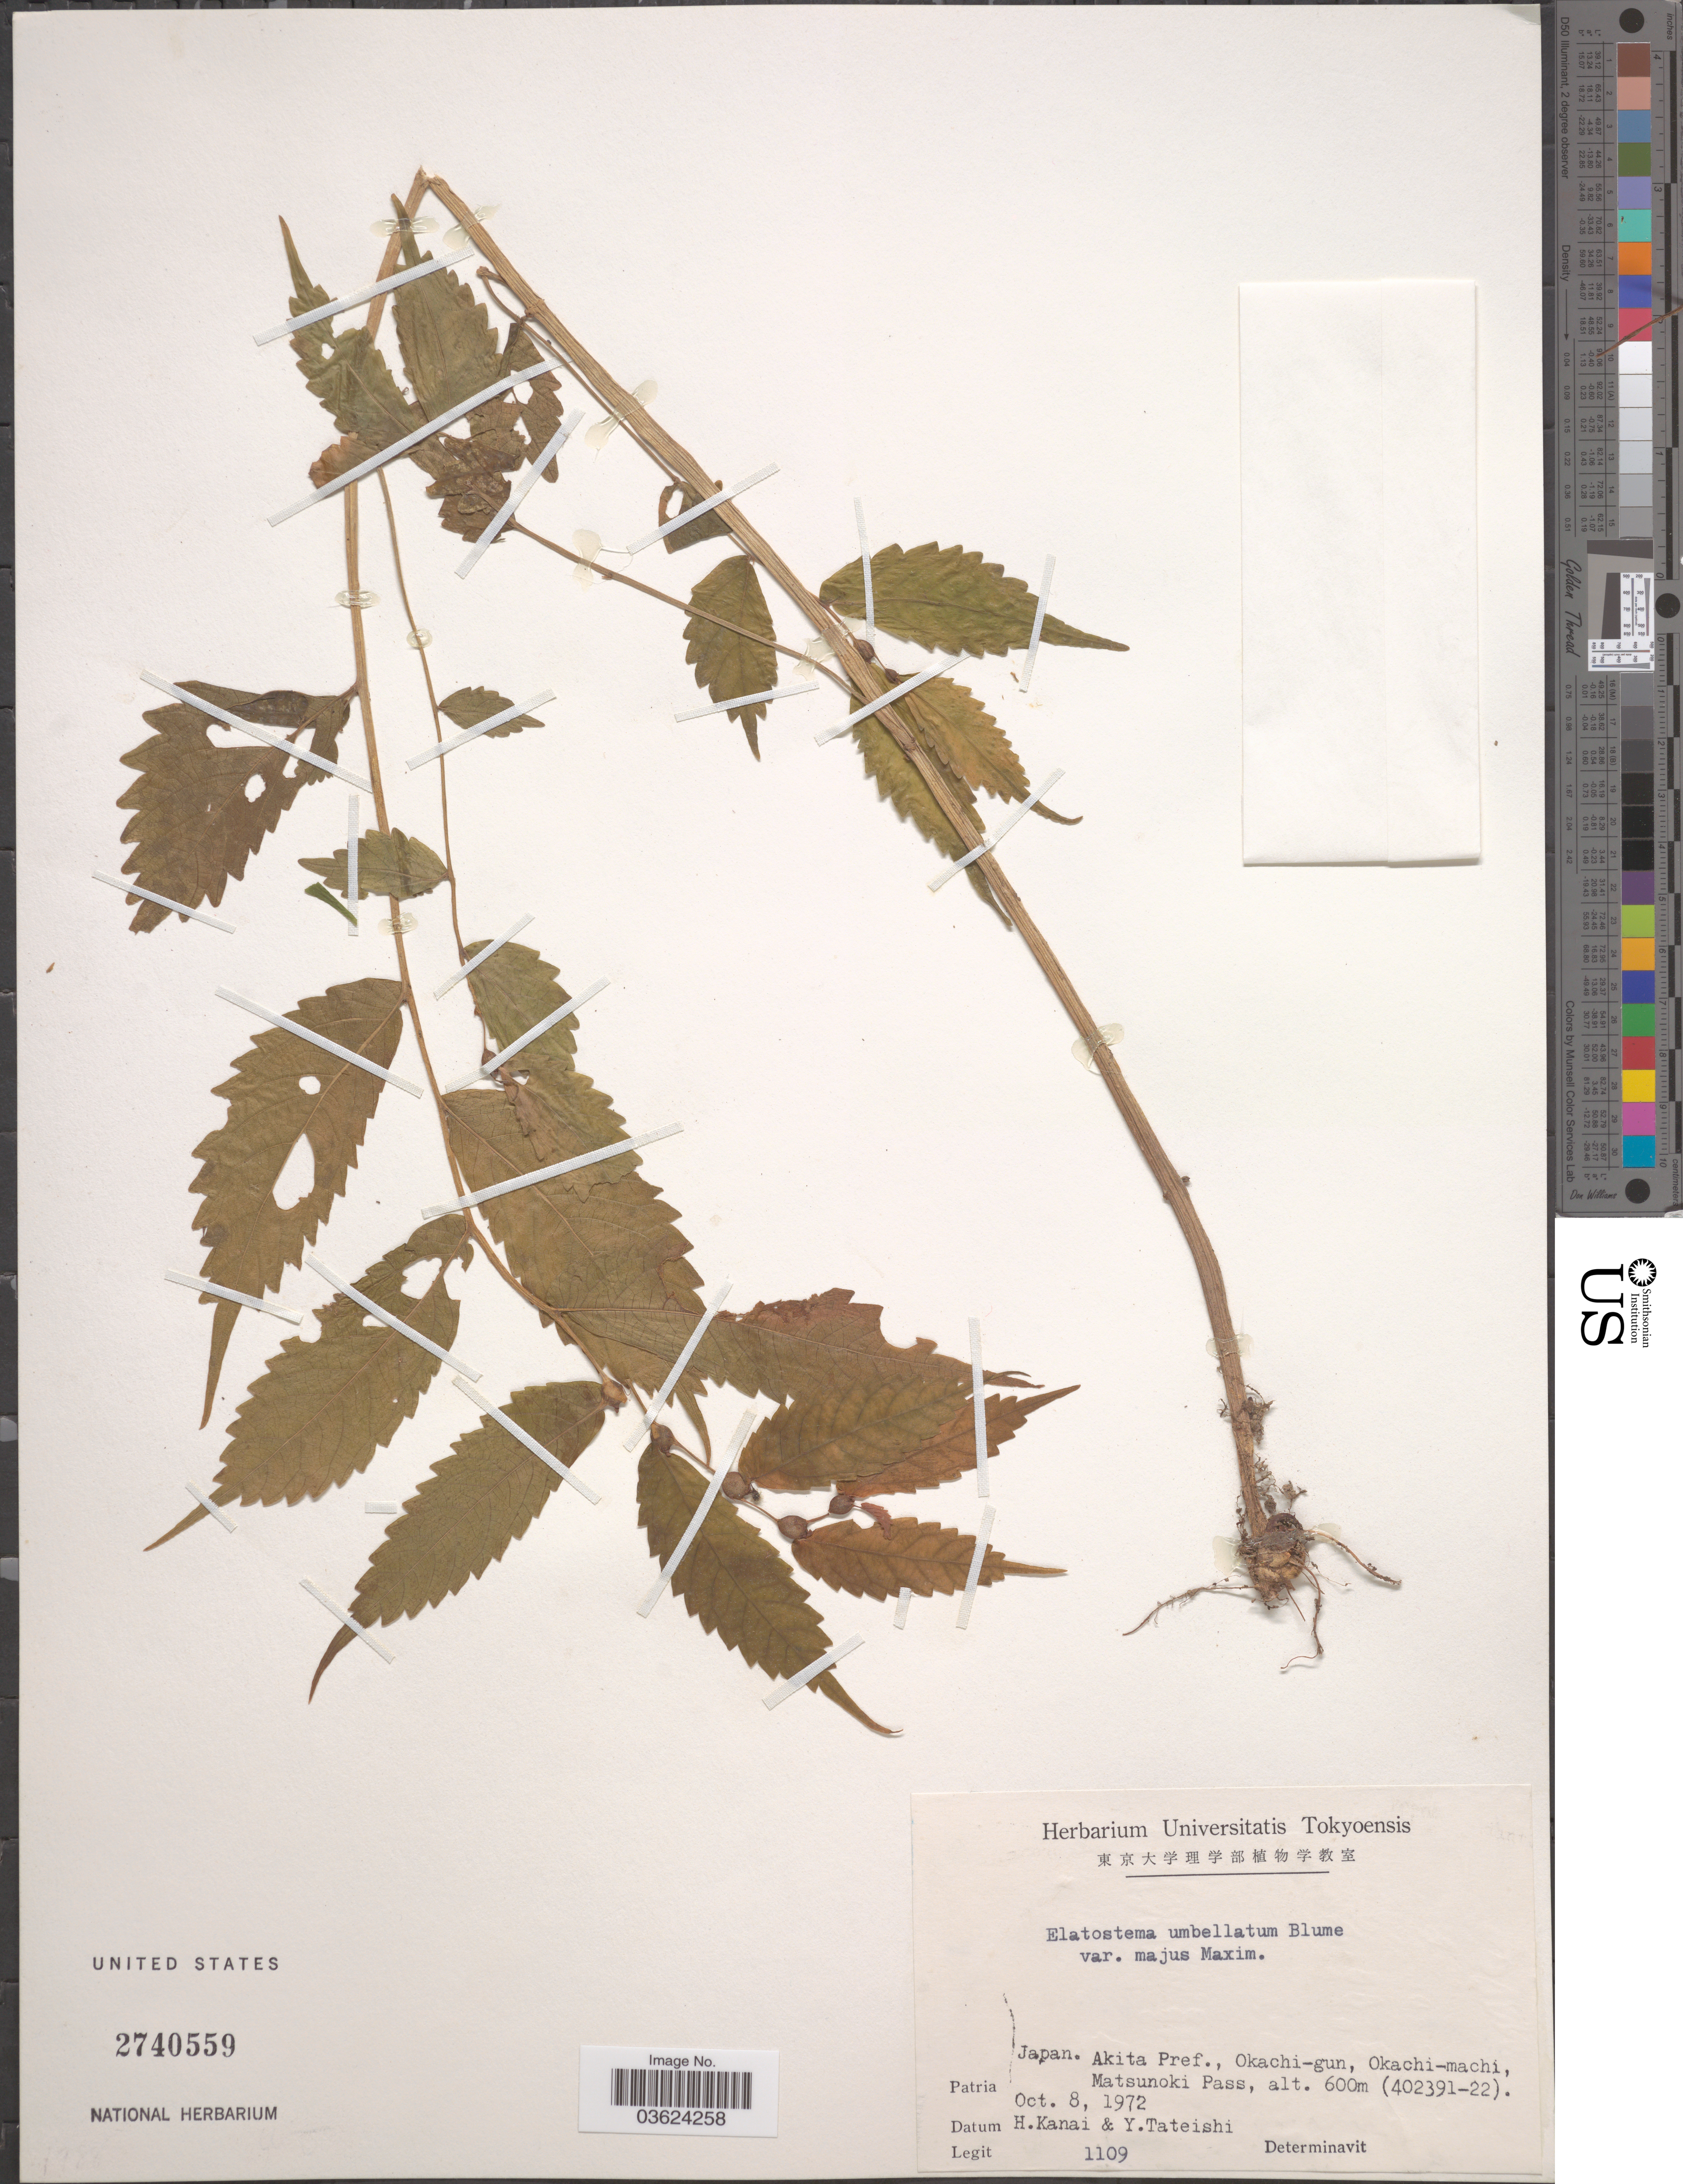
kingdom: Plantae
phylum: Tracheophyta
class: Magnoliopsida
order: Rosales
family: Urticaceae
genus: Elatostema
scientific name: Elatostema umbellatum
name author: Blume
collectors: H. Kanai & Y. Tateishi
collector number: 1109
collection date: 1972-10-08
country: Japan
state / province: Akita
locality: Akita Pref., Okachi-gun, Okachi-machi, Matsunoki Pass.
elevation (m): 600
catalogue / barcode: US 2740559